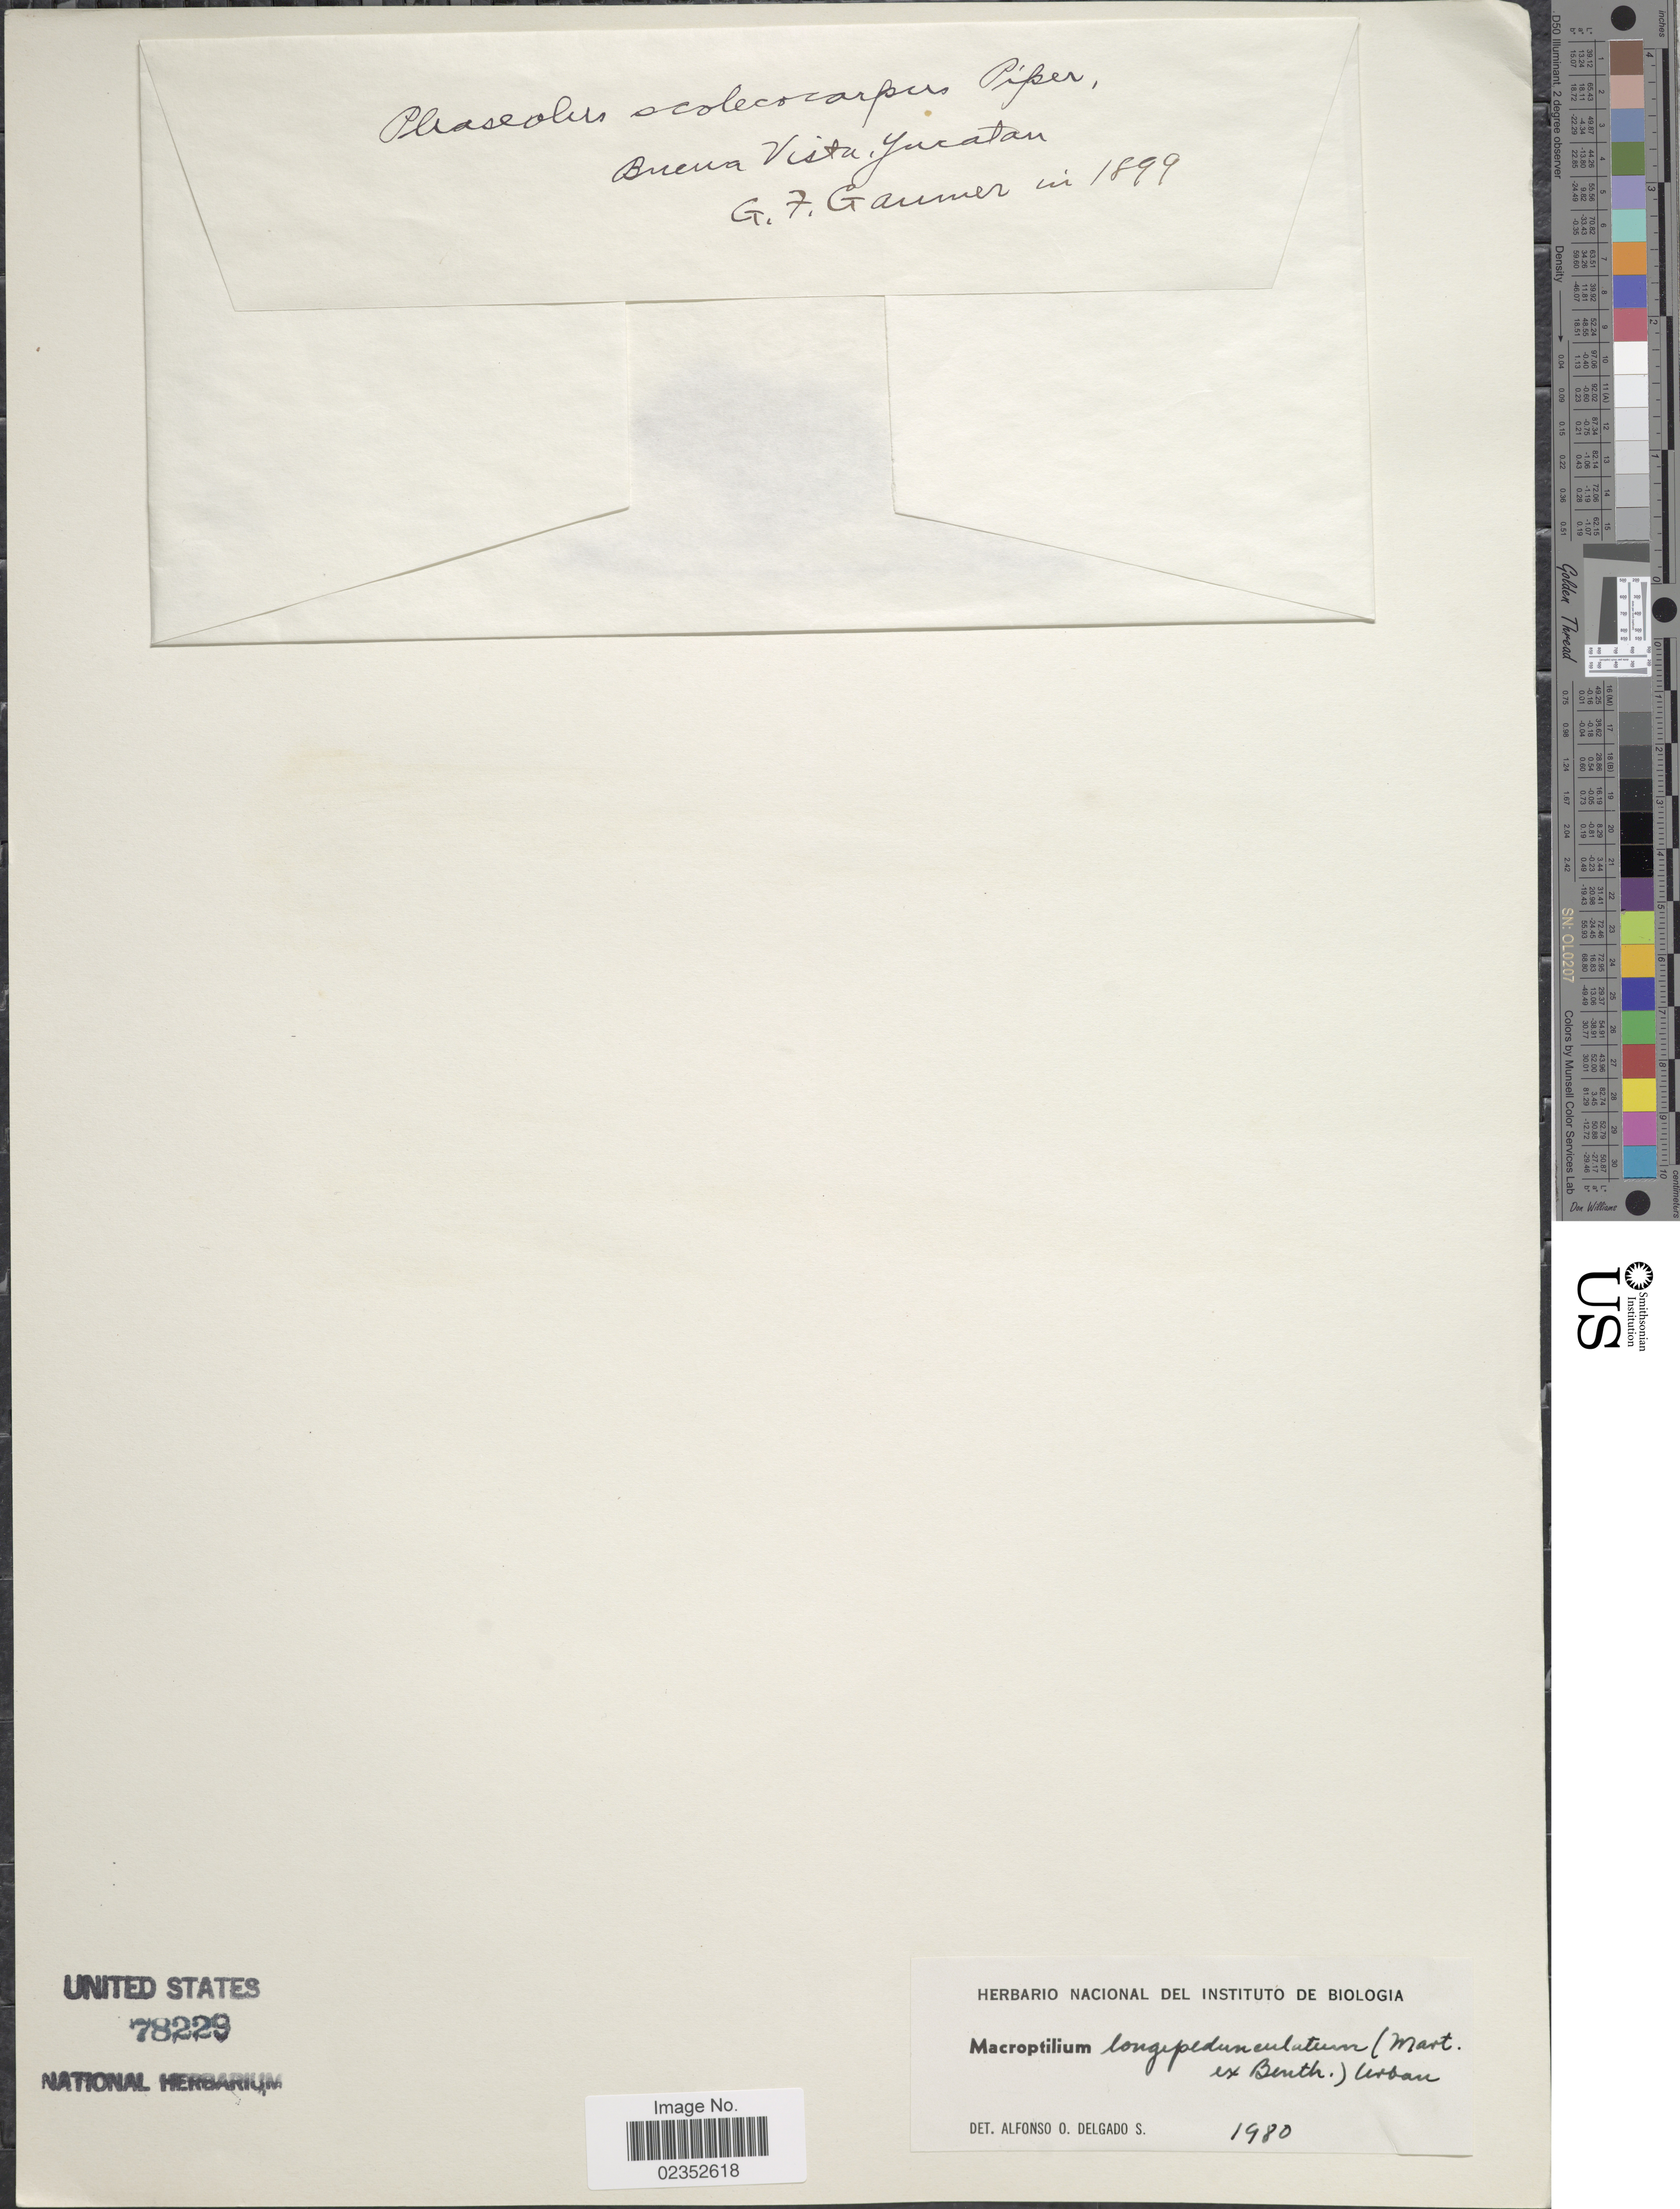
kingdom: Plantae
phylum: Tracheophyta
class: Magnoliopsida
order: Fabales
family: Fabaceae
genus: Macroptilium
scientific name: Macroptilium longepedunculatum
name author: (Benth.) Urb.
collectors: A. Delgado S.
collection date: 1980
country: Mexico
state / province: Yucatán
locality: Buena Vista.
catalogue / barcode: US 78229